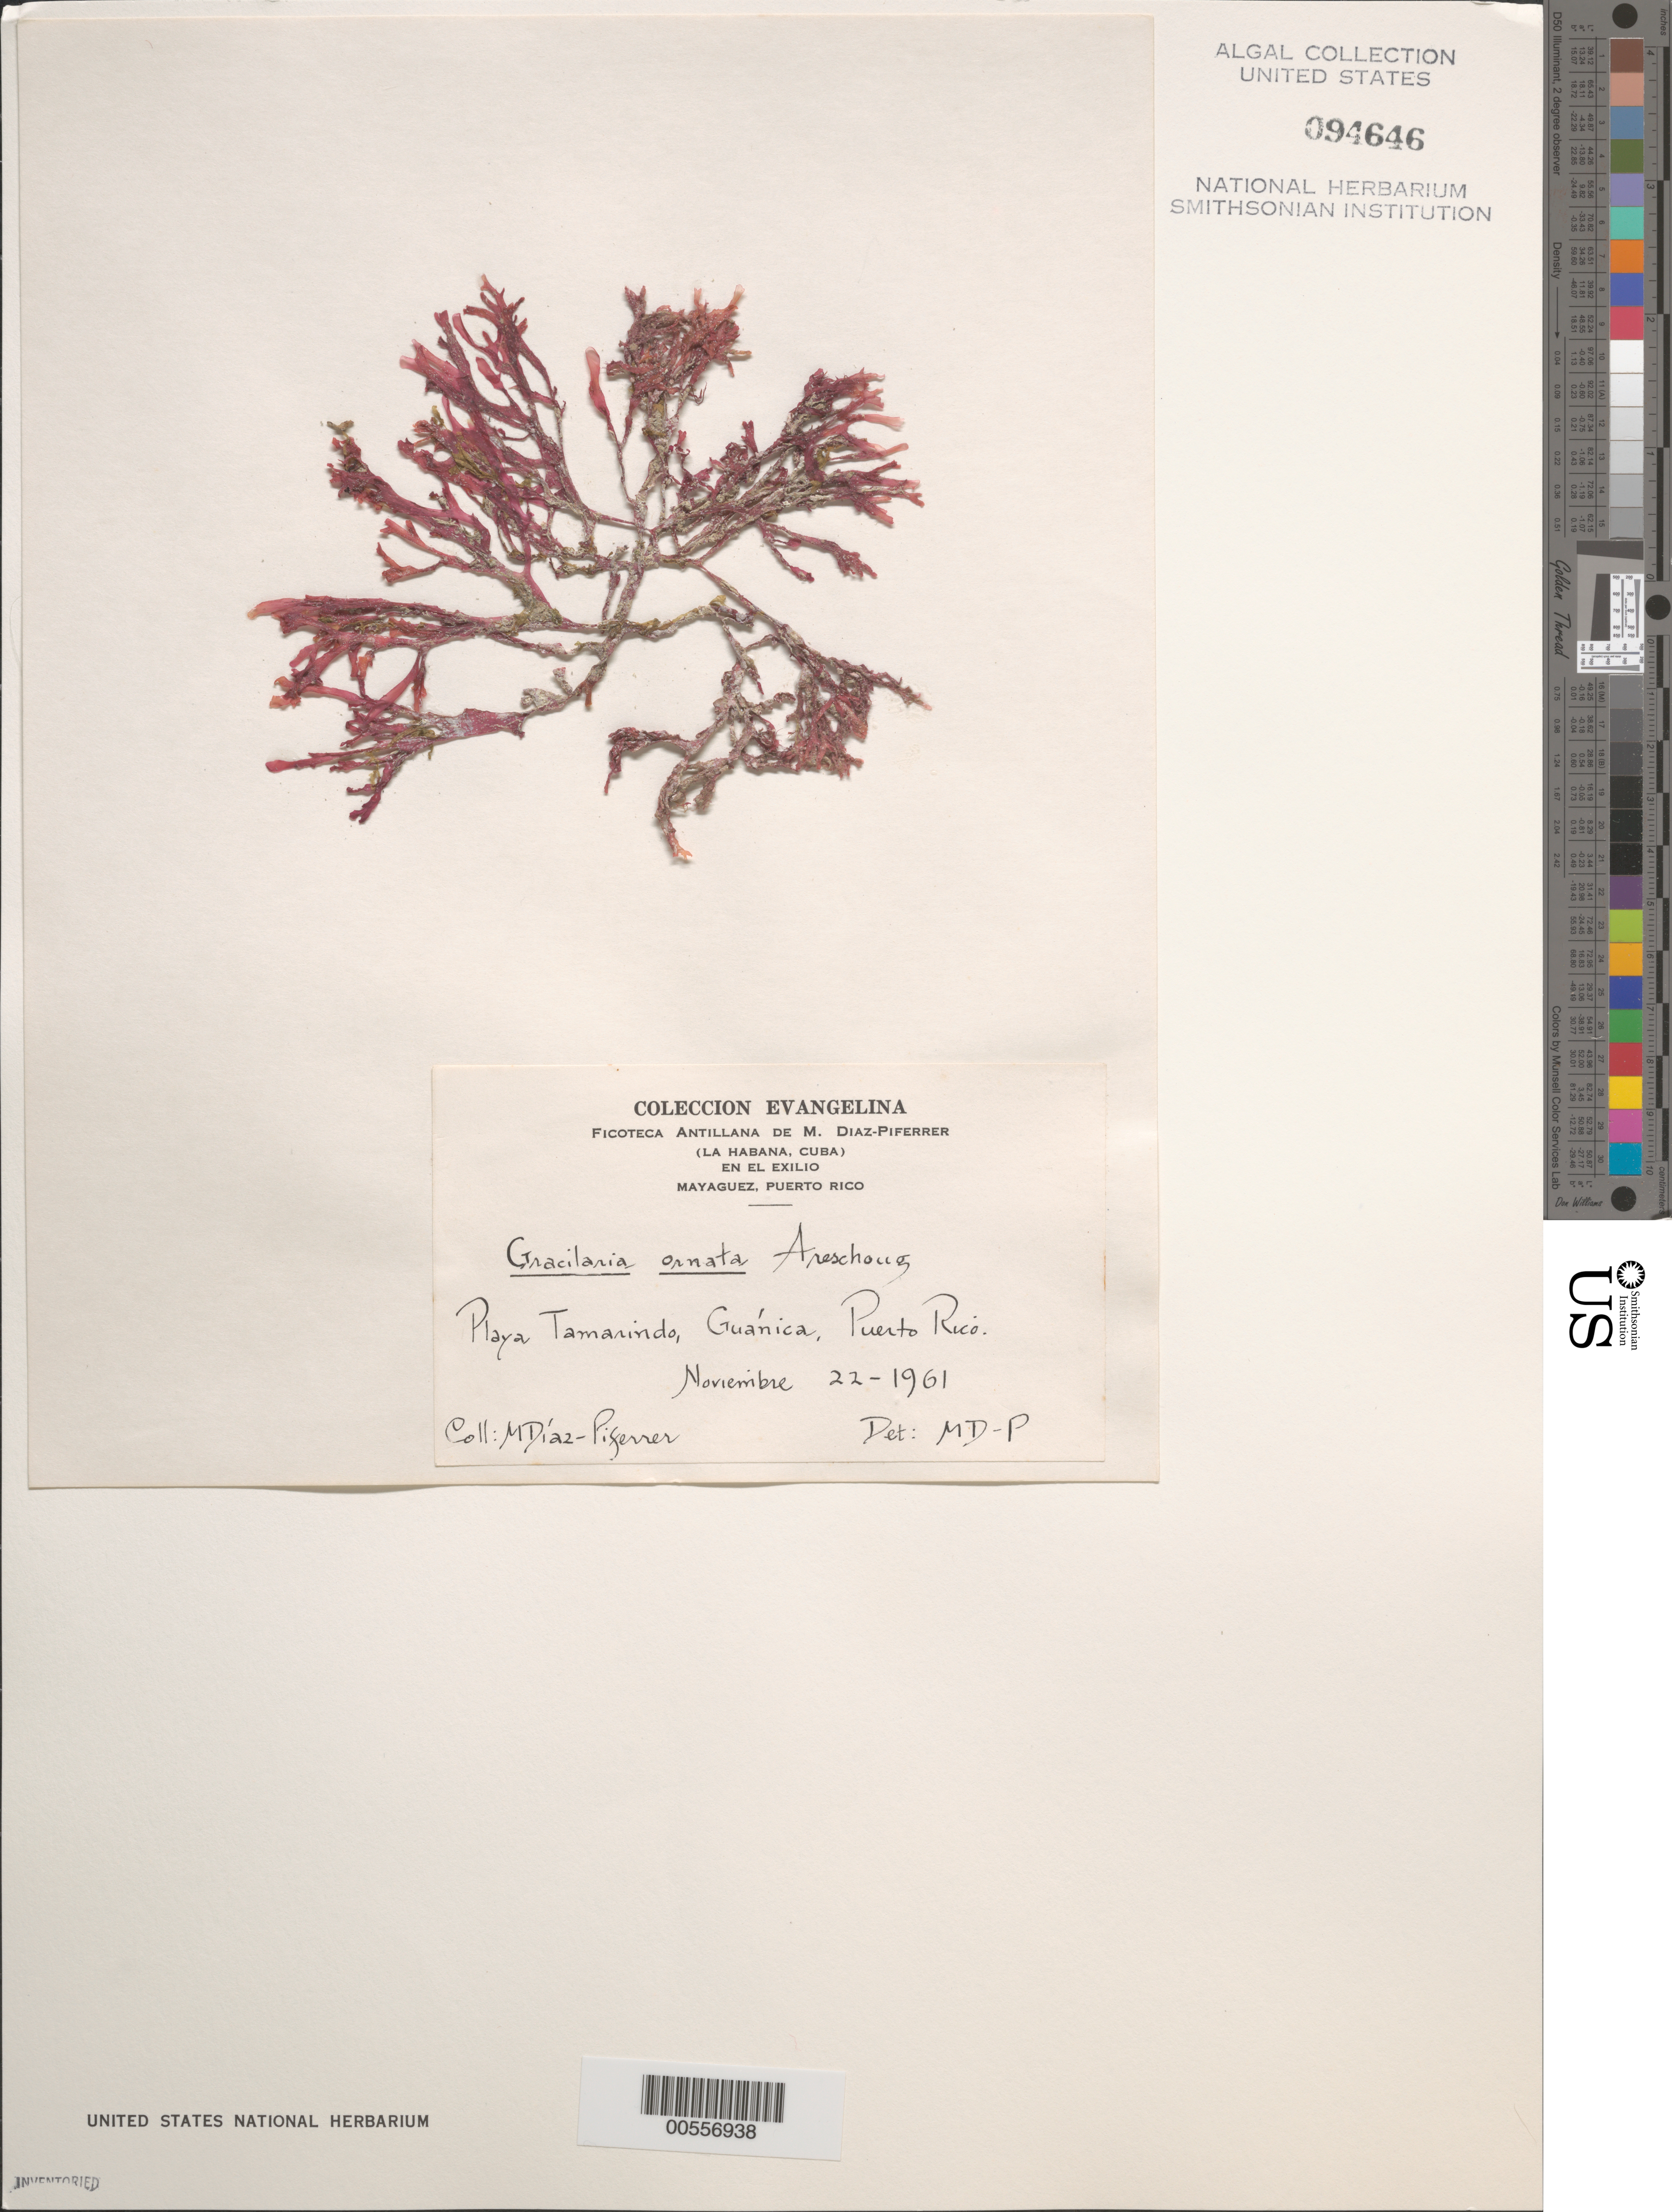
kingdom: Plantae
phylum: Rhodophyta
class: Florideophyceae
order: Gracilariales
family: Gracilariaceae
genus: Gracilaria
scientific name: Gracilaria ornata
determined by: Diaz-Piferrer, M.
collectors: M. Diaz-Piferrer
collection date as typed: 22 Nov 1961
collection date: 1961-11-22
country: Puerto Rico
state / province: Guanica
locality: Playa tamarindo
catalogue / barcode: US 94646